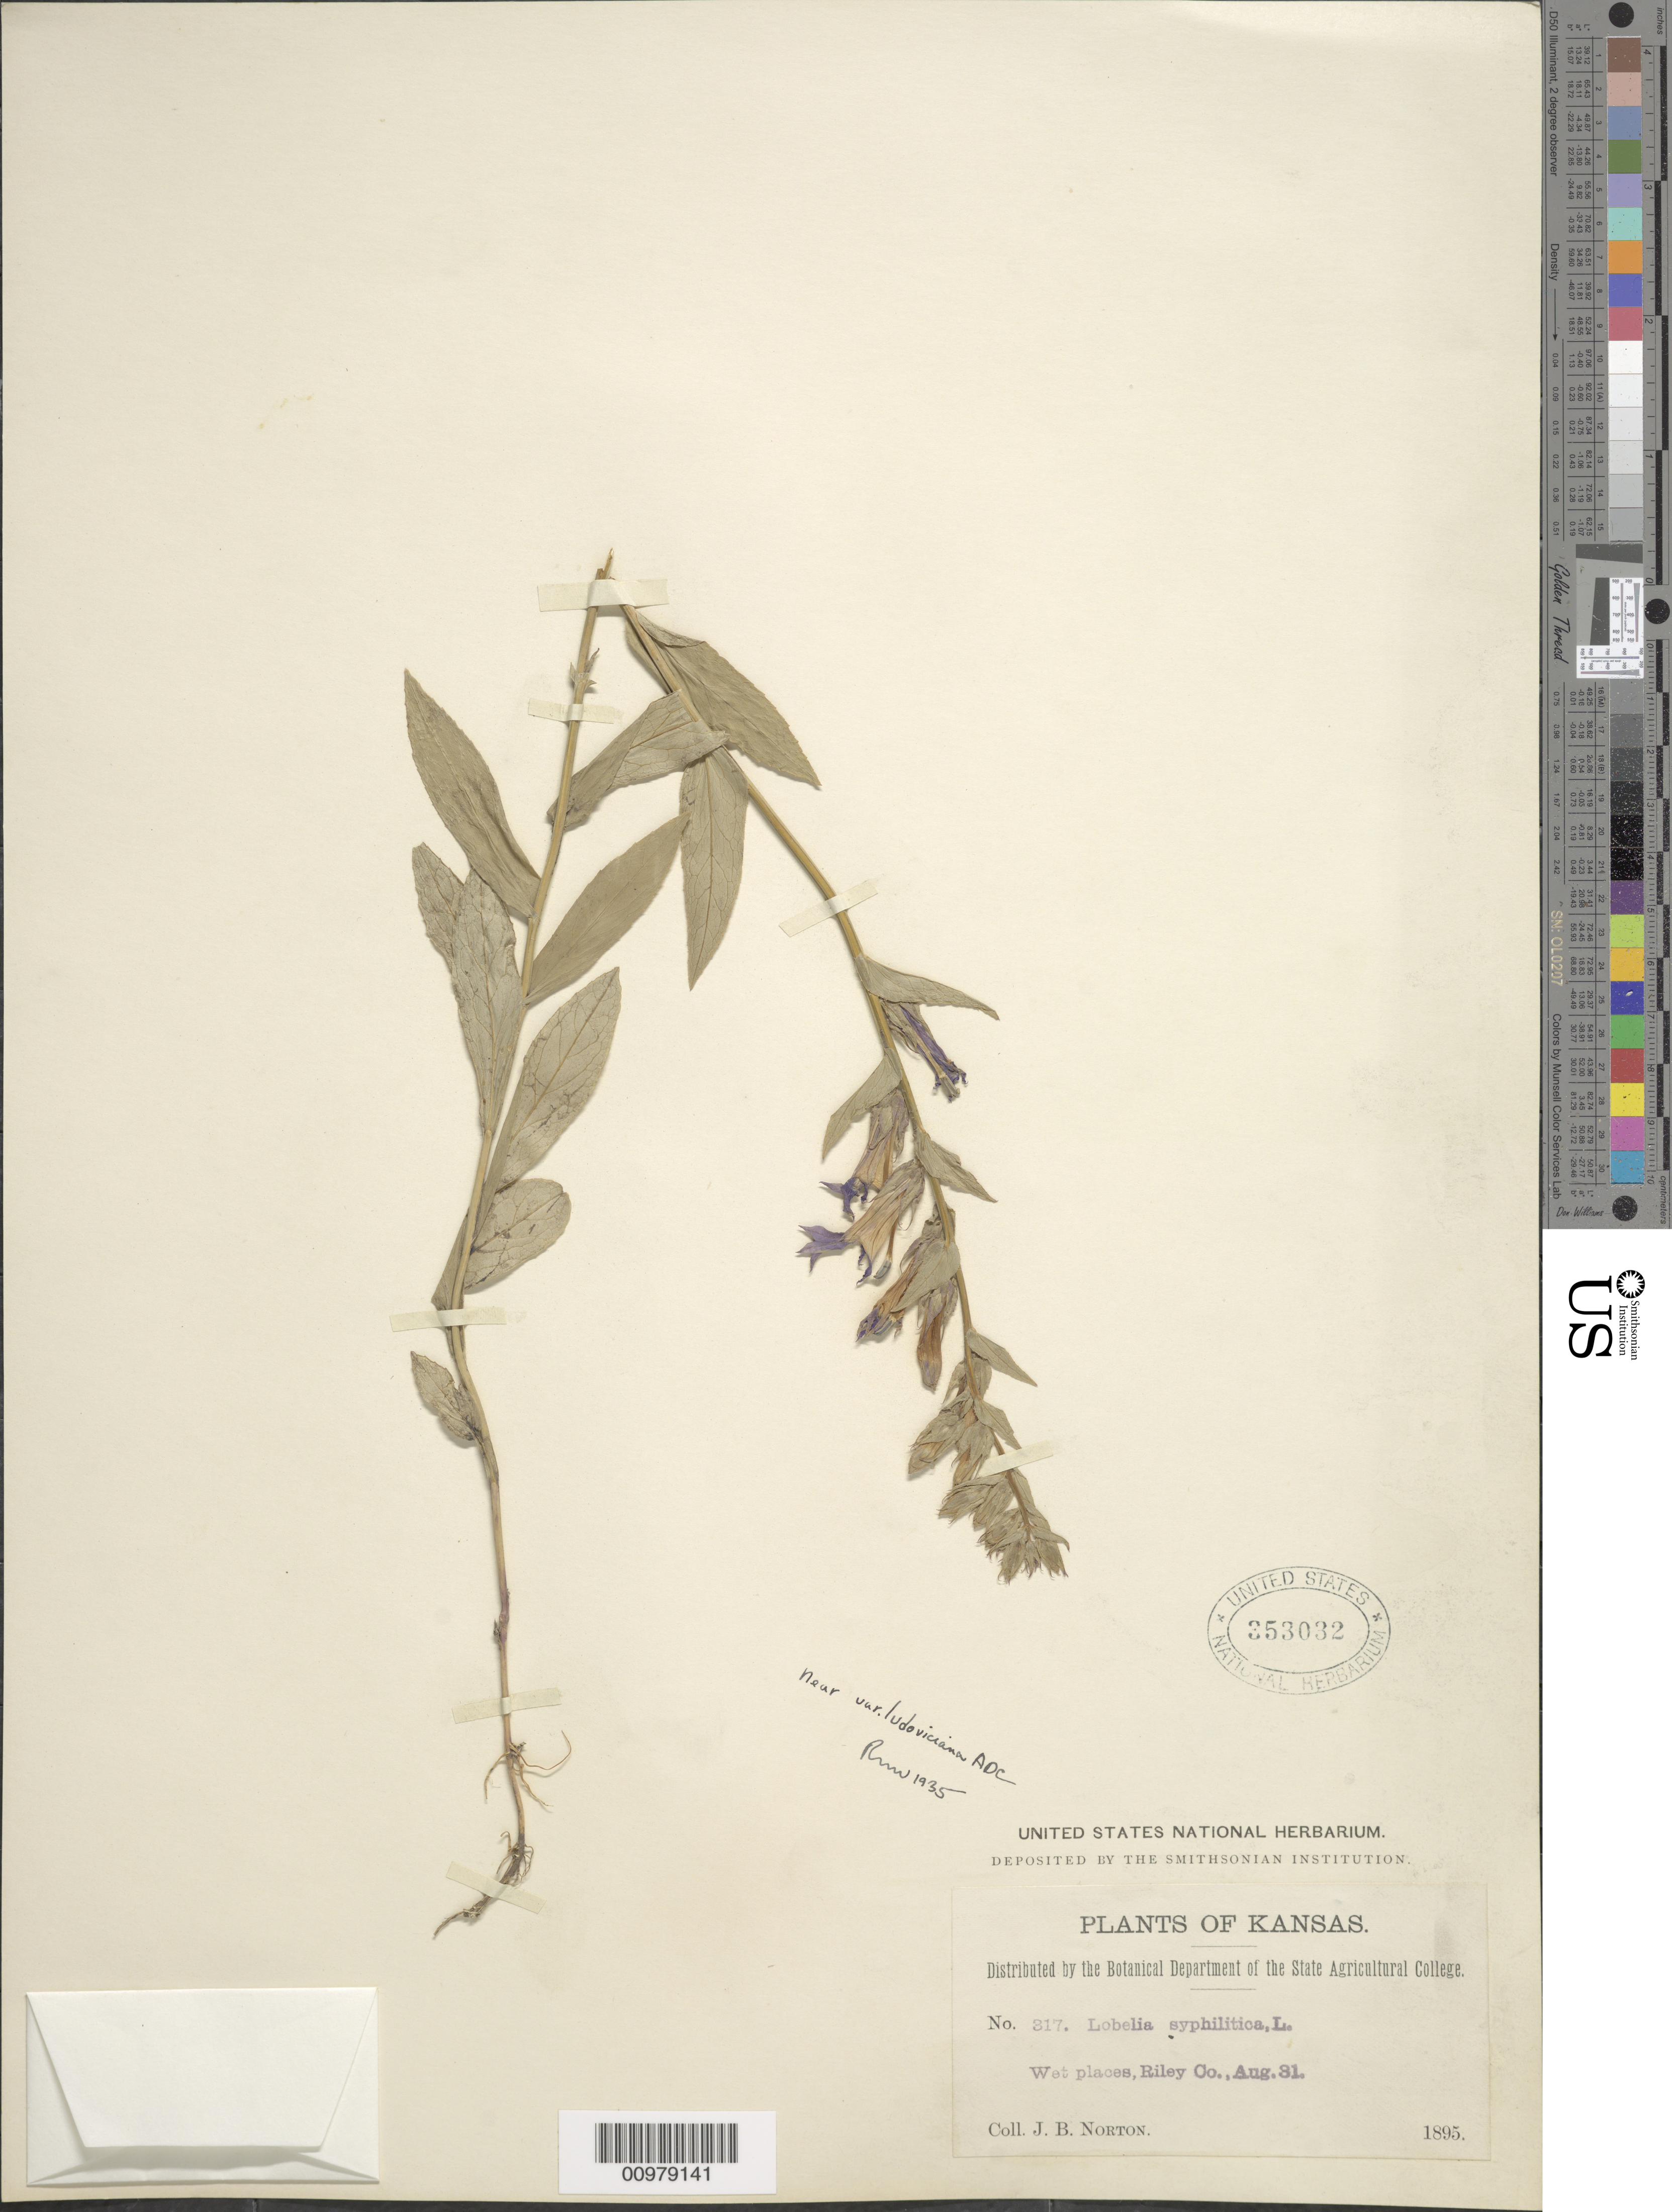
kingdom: Plantae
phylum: Tracheophyta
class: Magnoliopsida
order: Asterales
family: Campanulaceae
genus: Lobelia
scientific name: Lobelia siphilitica var. ludoviciana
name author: A. DC.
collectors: J. Norton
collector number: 317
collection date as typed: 31 Jul 1895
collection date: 1895-07-31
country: United States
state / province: Kansas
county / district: Riley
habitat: wet places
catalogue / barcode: US 353032